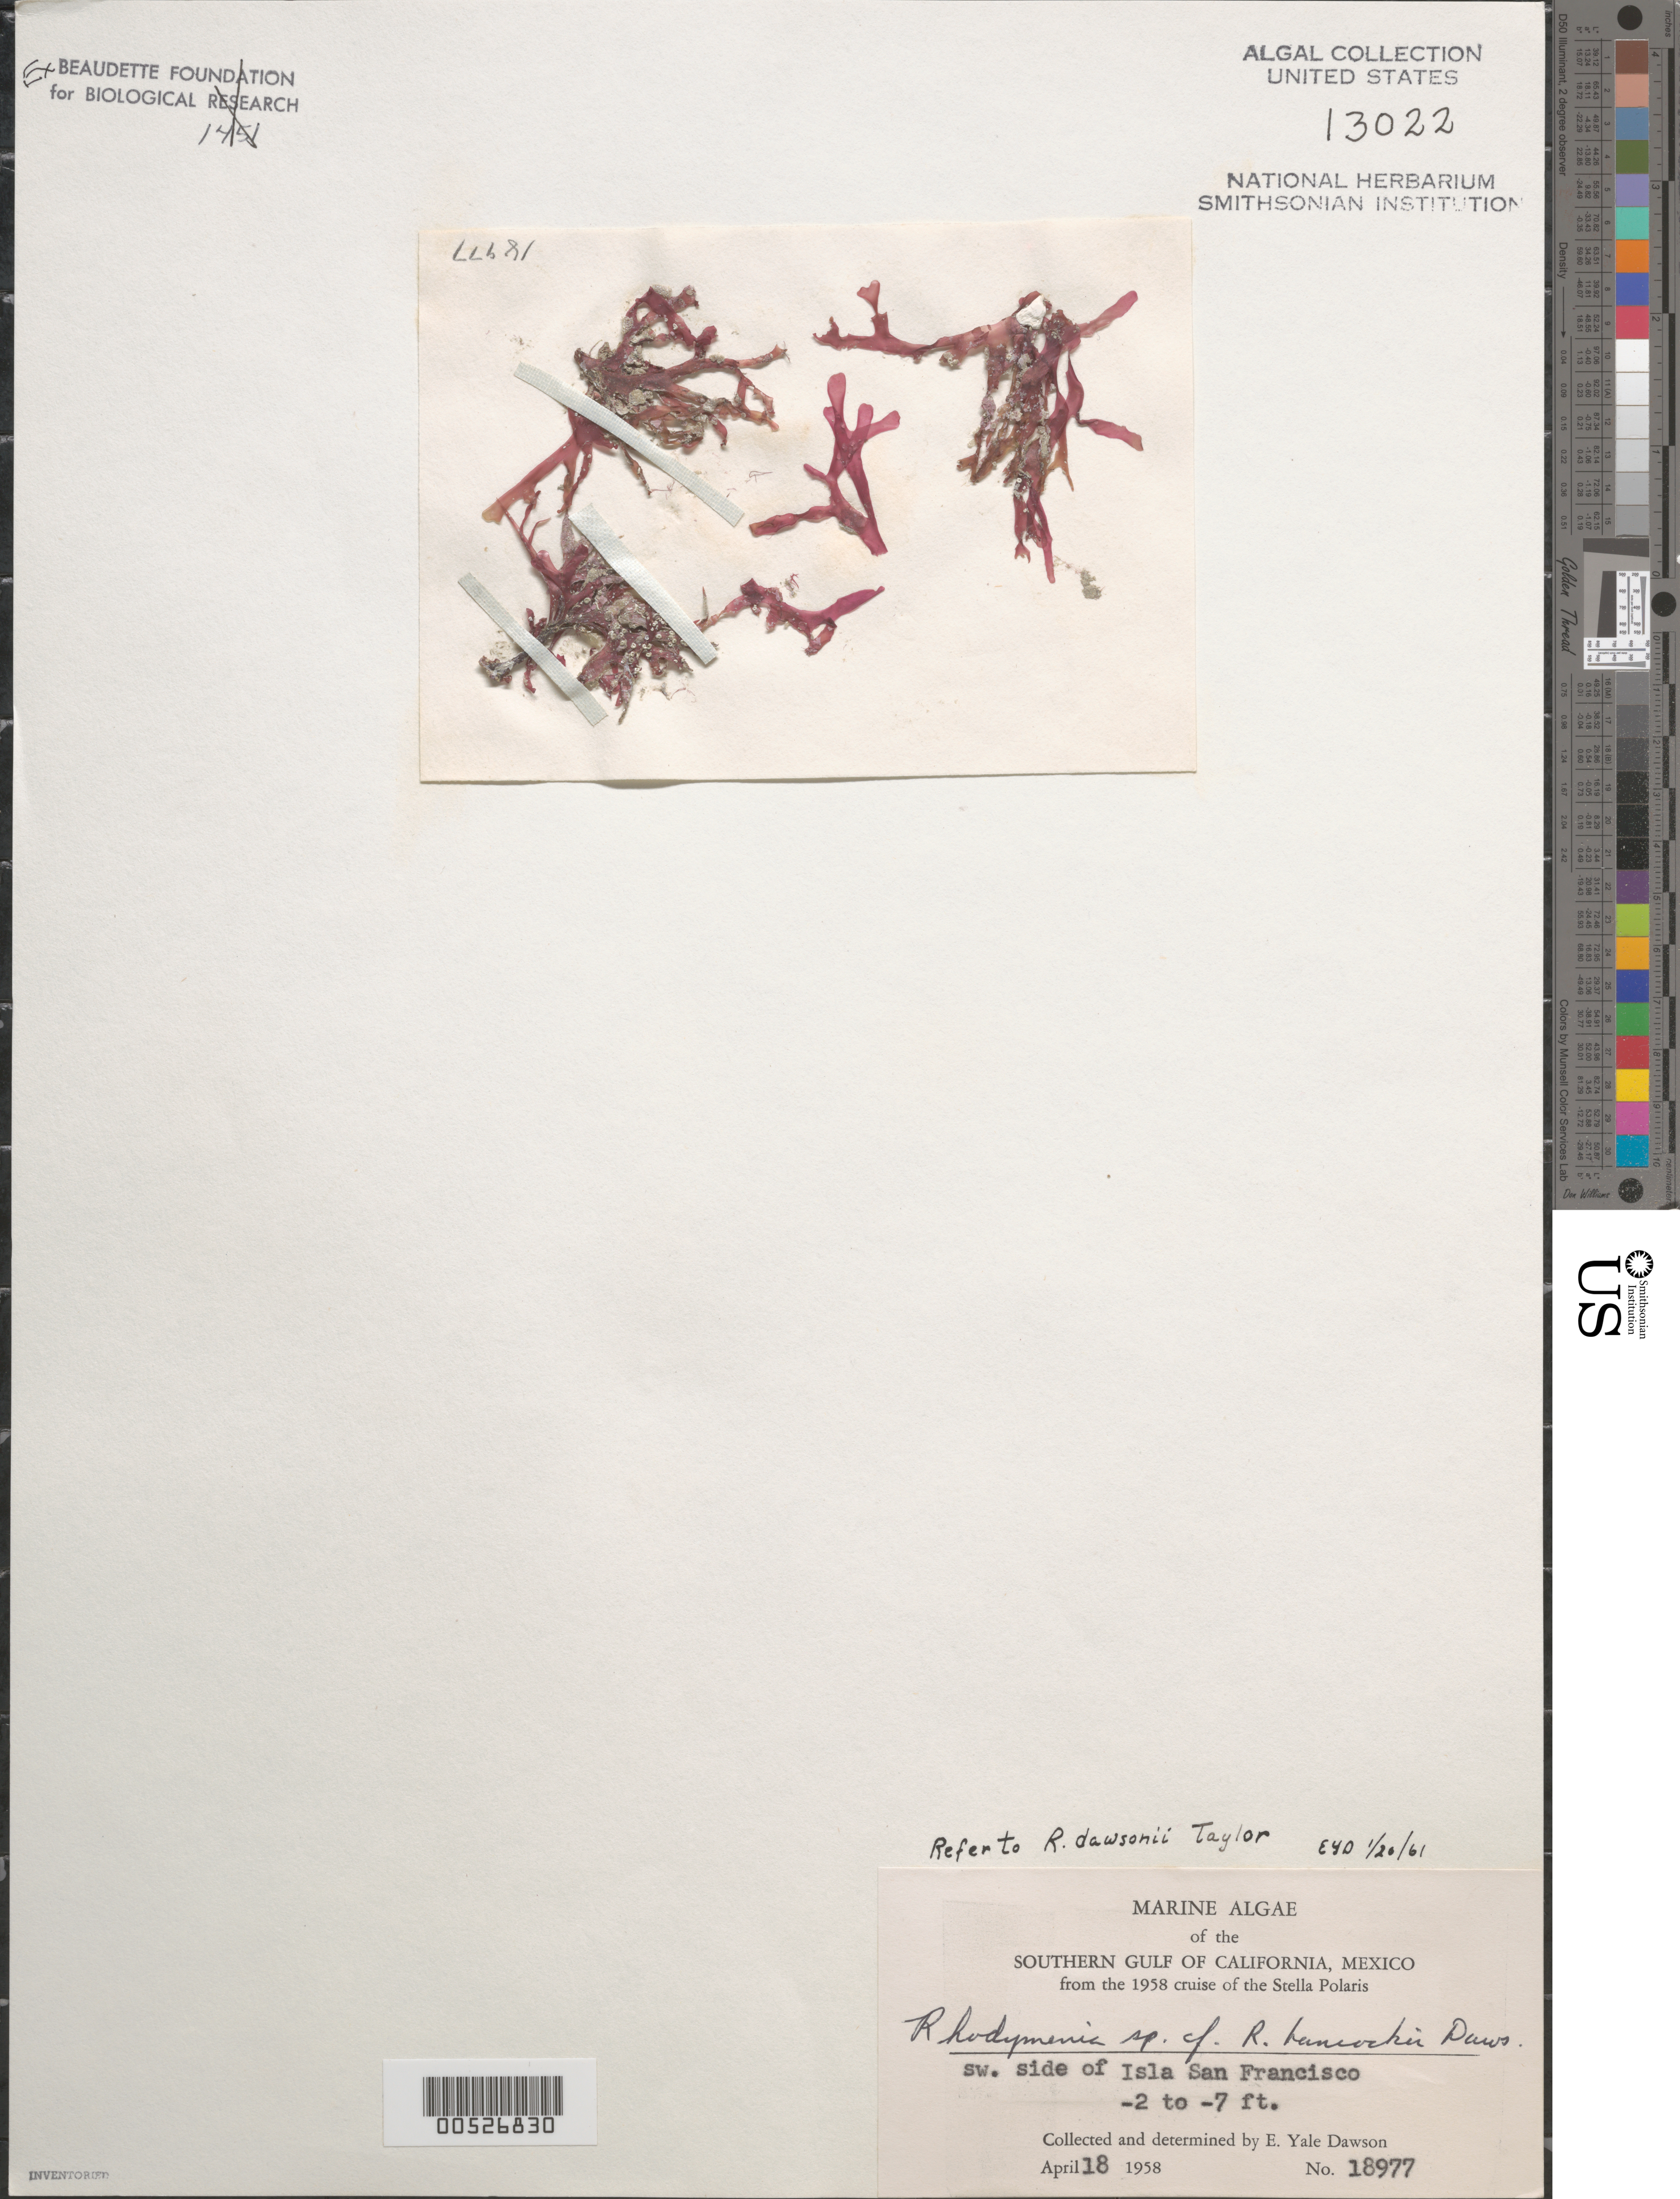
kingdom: Plantae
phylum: Rhodophyta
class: Florideophyceae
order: Rhodymeniales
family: Rhodymeniaceae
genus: Rhodymenia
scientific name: Rhodymenia dawsonii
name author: W.R. Taylor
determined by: Dawson, E. Y.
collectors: E. Y. Dawson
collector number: EYD 18977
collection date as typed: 18 Apr 1958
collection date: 1958-04-18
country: Mexico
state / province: Baja California Sur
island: Isla San Francisco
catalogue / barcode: US 13022